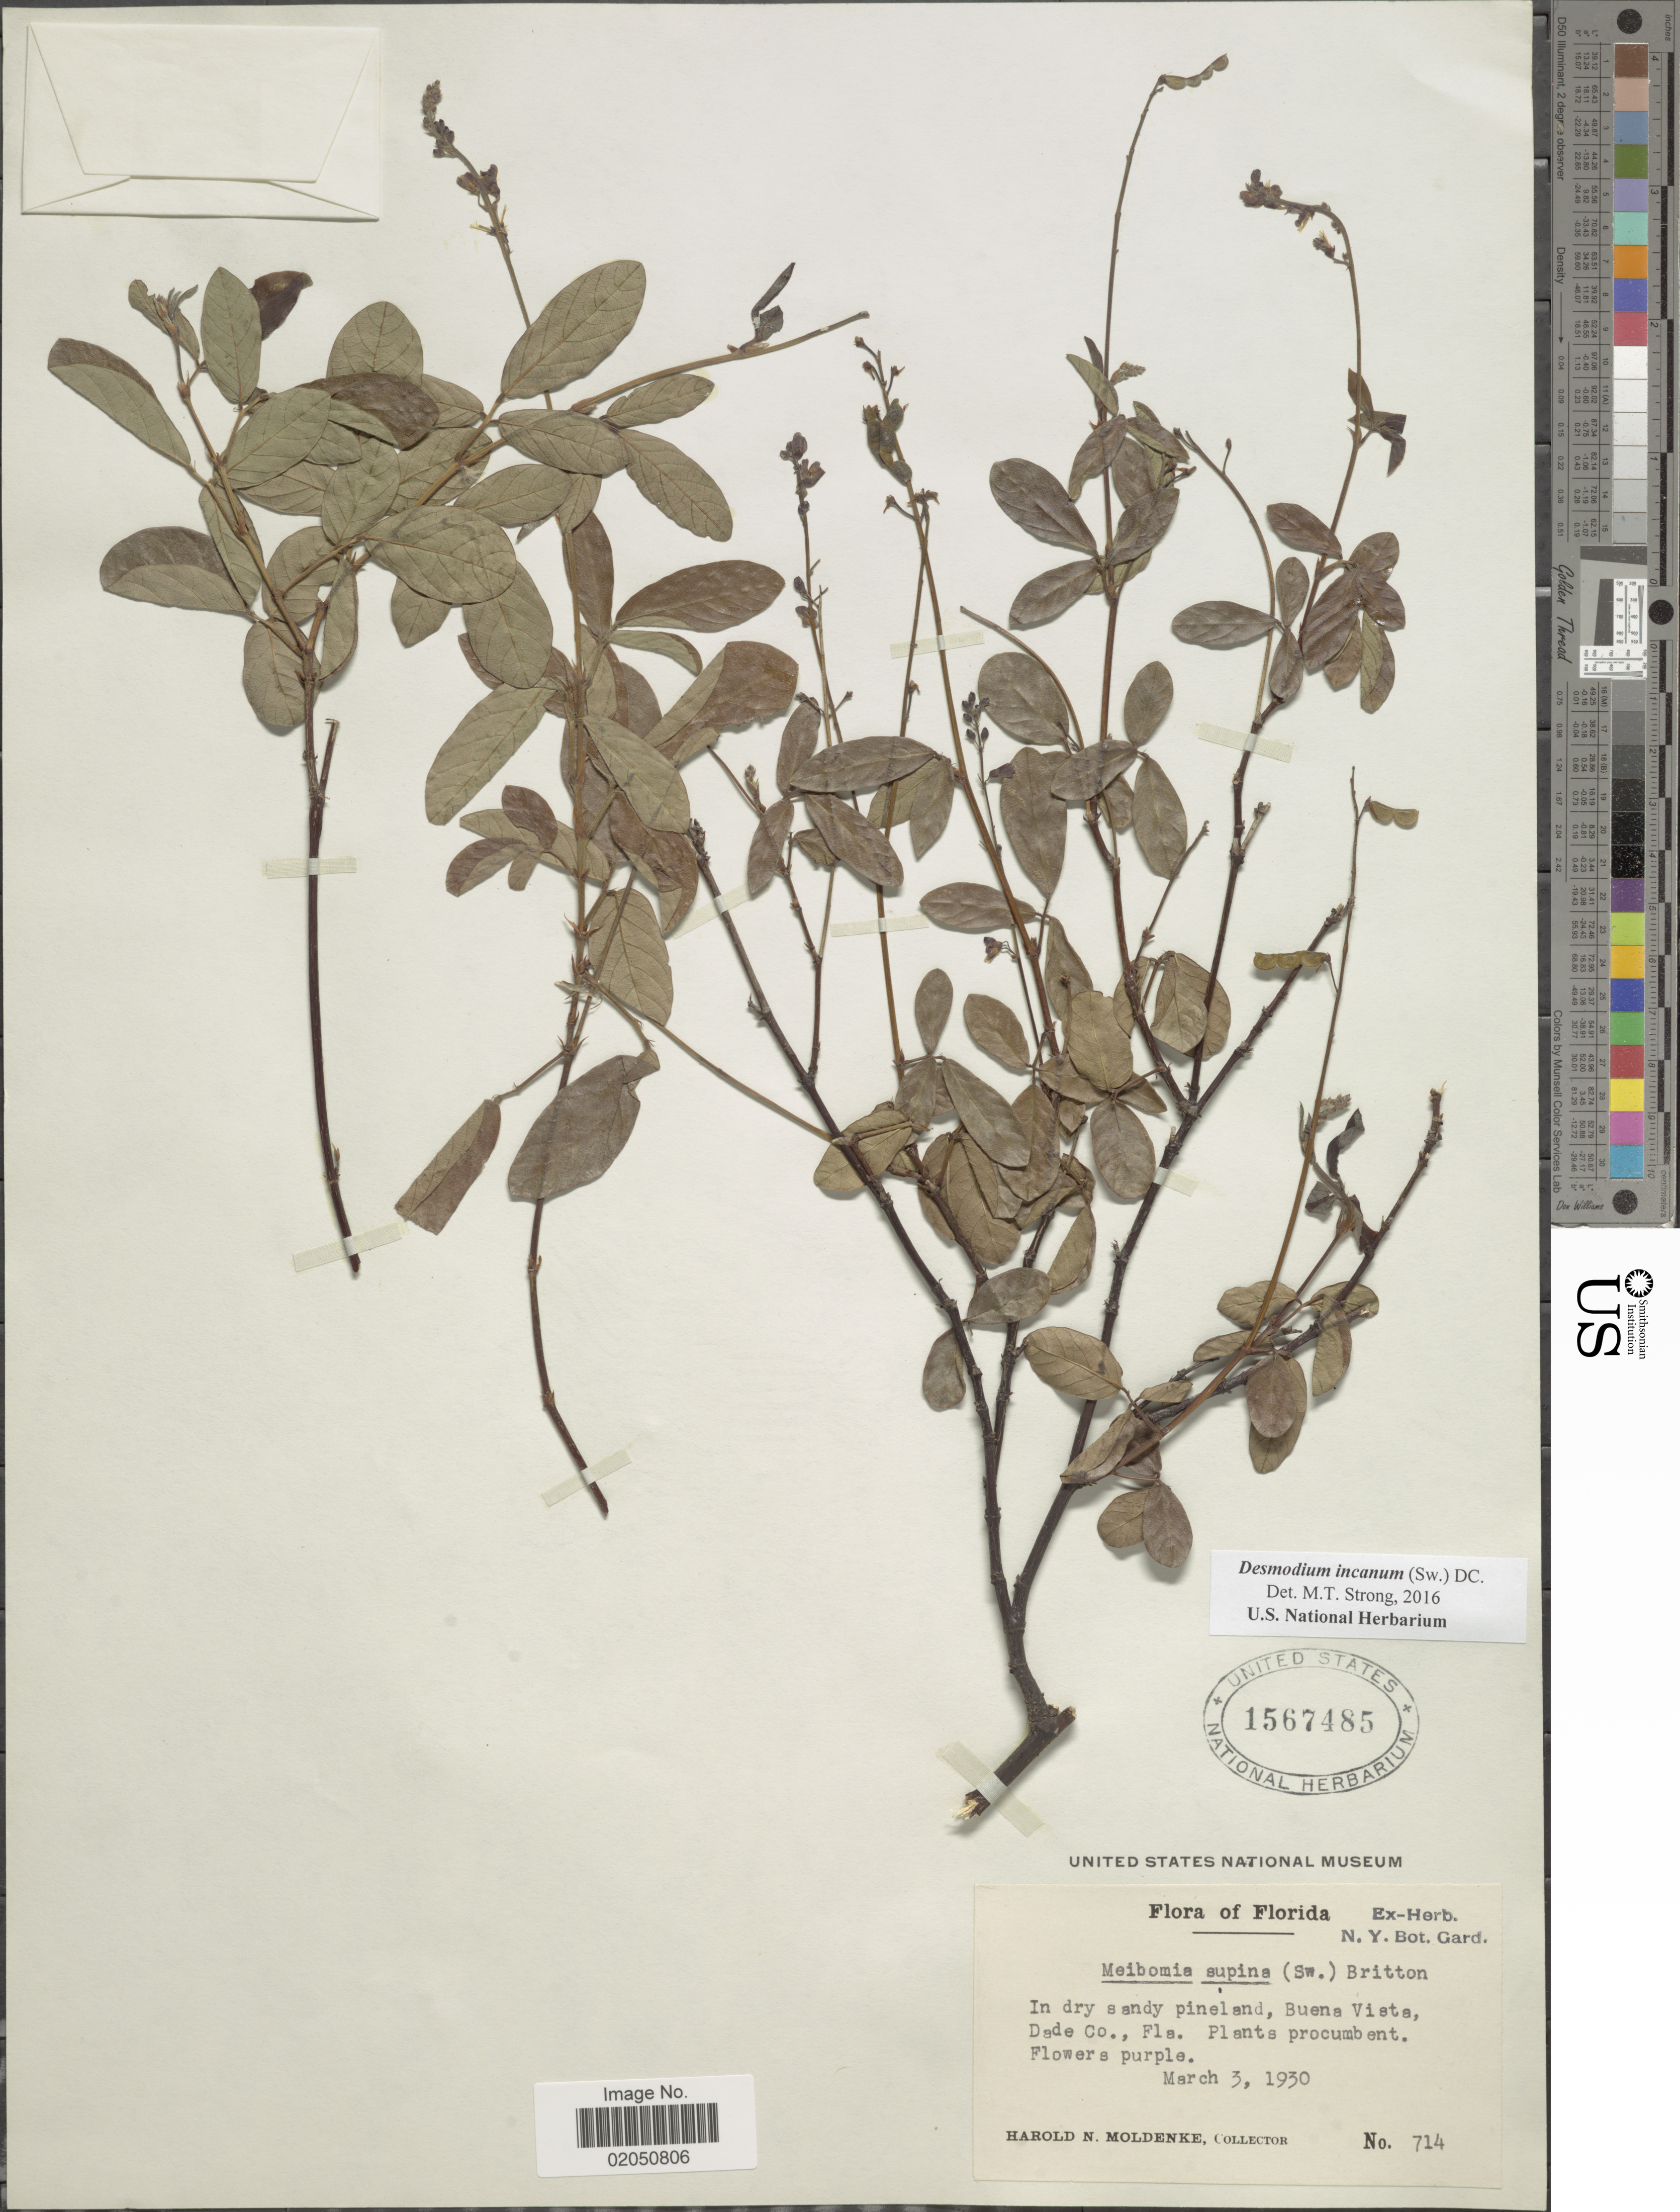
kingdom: Plantae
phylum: Tracheophyta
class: Magnoliopsida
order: Fabales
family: Fabaceae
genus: Desmodium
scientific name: Desmodium incanum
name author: (Sw.) DC.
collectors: H. N. Moldenke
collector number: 714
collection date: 1930-03-03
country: United States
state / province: Florida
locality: In dry sandy pineland, Buena Vista, Dade Co., Fla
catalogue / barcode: US 1567485